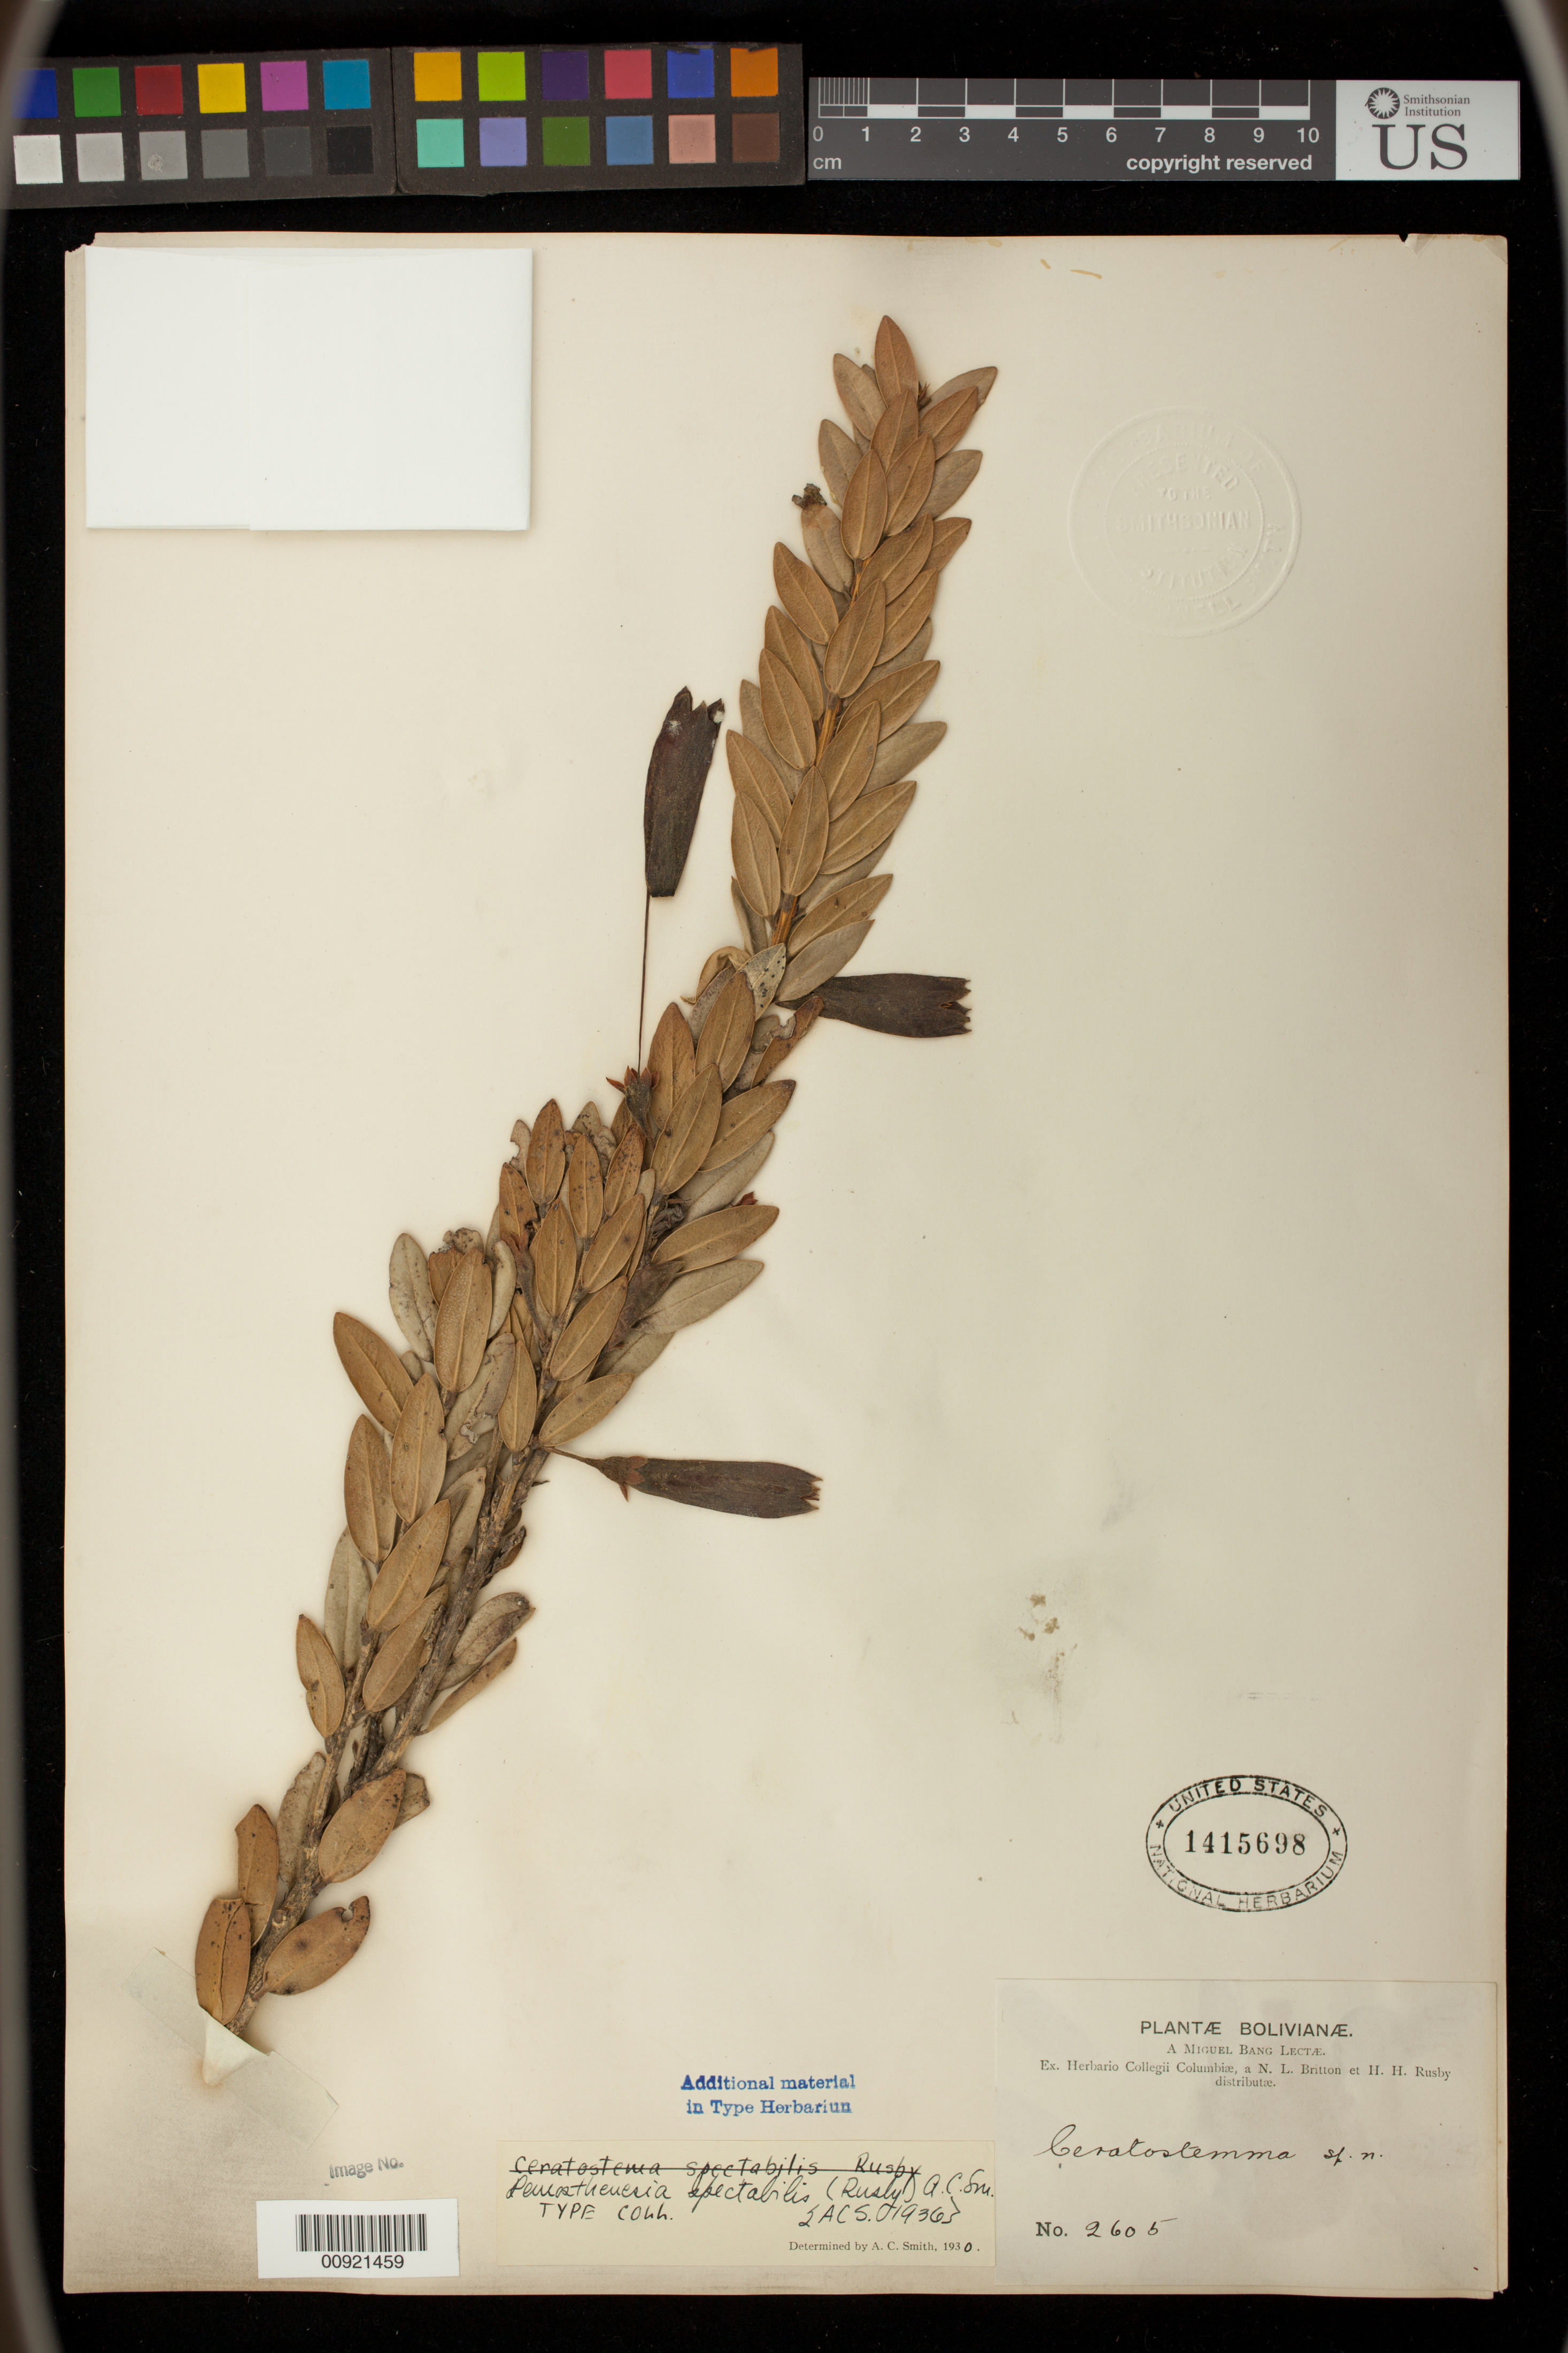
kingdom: Plantae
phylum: Tracheophyta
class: Magnoliopsida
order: Ericales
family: Ericaceae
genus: Ceratostema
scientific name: Ceratostema spectabile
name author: Rusby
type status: Isotype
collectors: M. Bang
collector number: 2605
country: Bolivia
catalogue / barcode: US 1415698